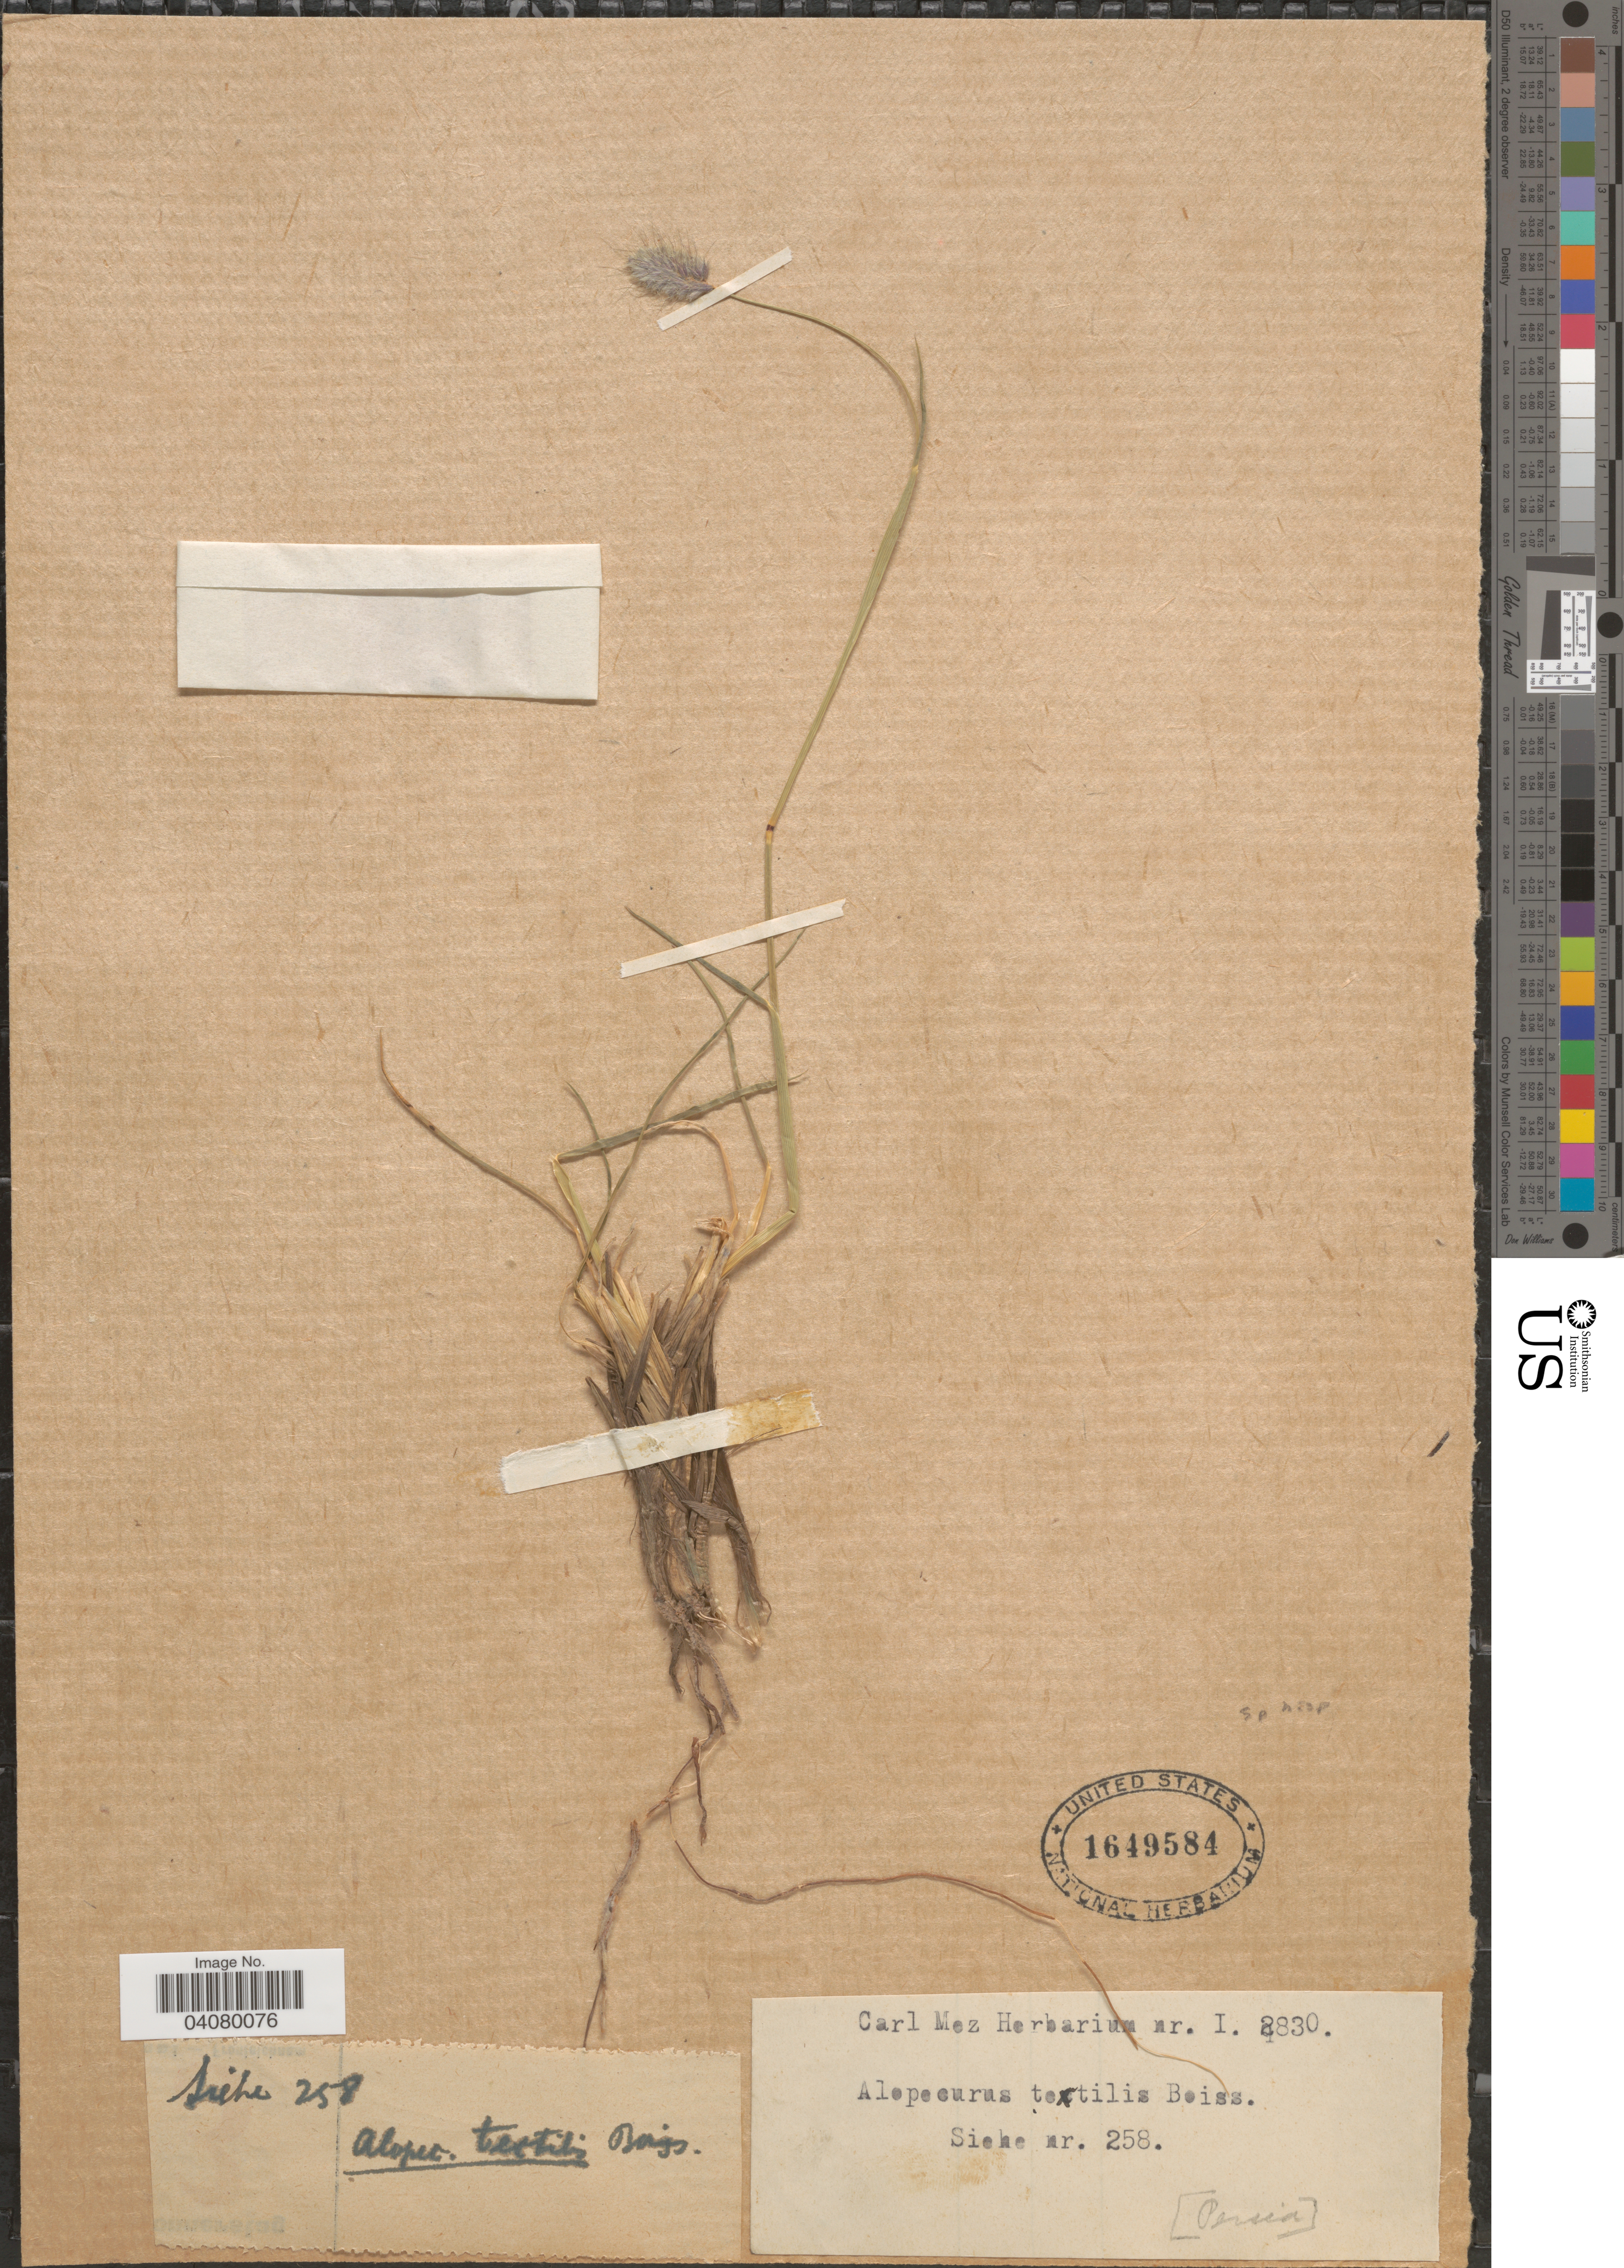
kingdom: Plantae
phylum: Tracheophyta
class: Liliopsida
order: Poales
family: Poaceae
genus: Alopecurus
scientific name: Alopecurus textilis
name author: Boiss.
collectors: Ex herb. Carl Mez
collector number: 2830?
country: Iran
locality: Siehe [unsure placement]. Persia.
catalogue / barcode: US 1649584